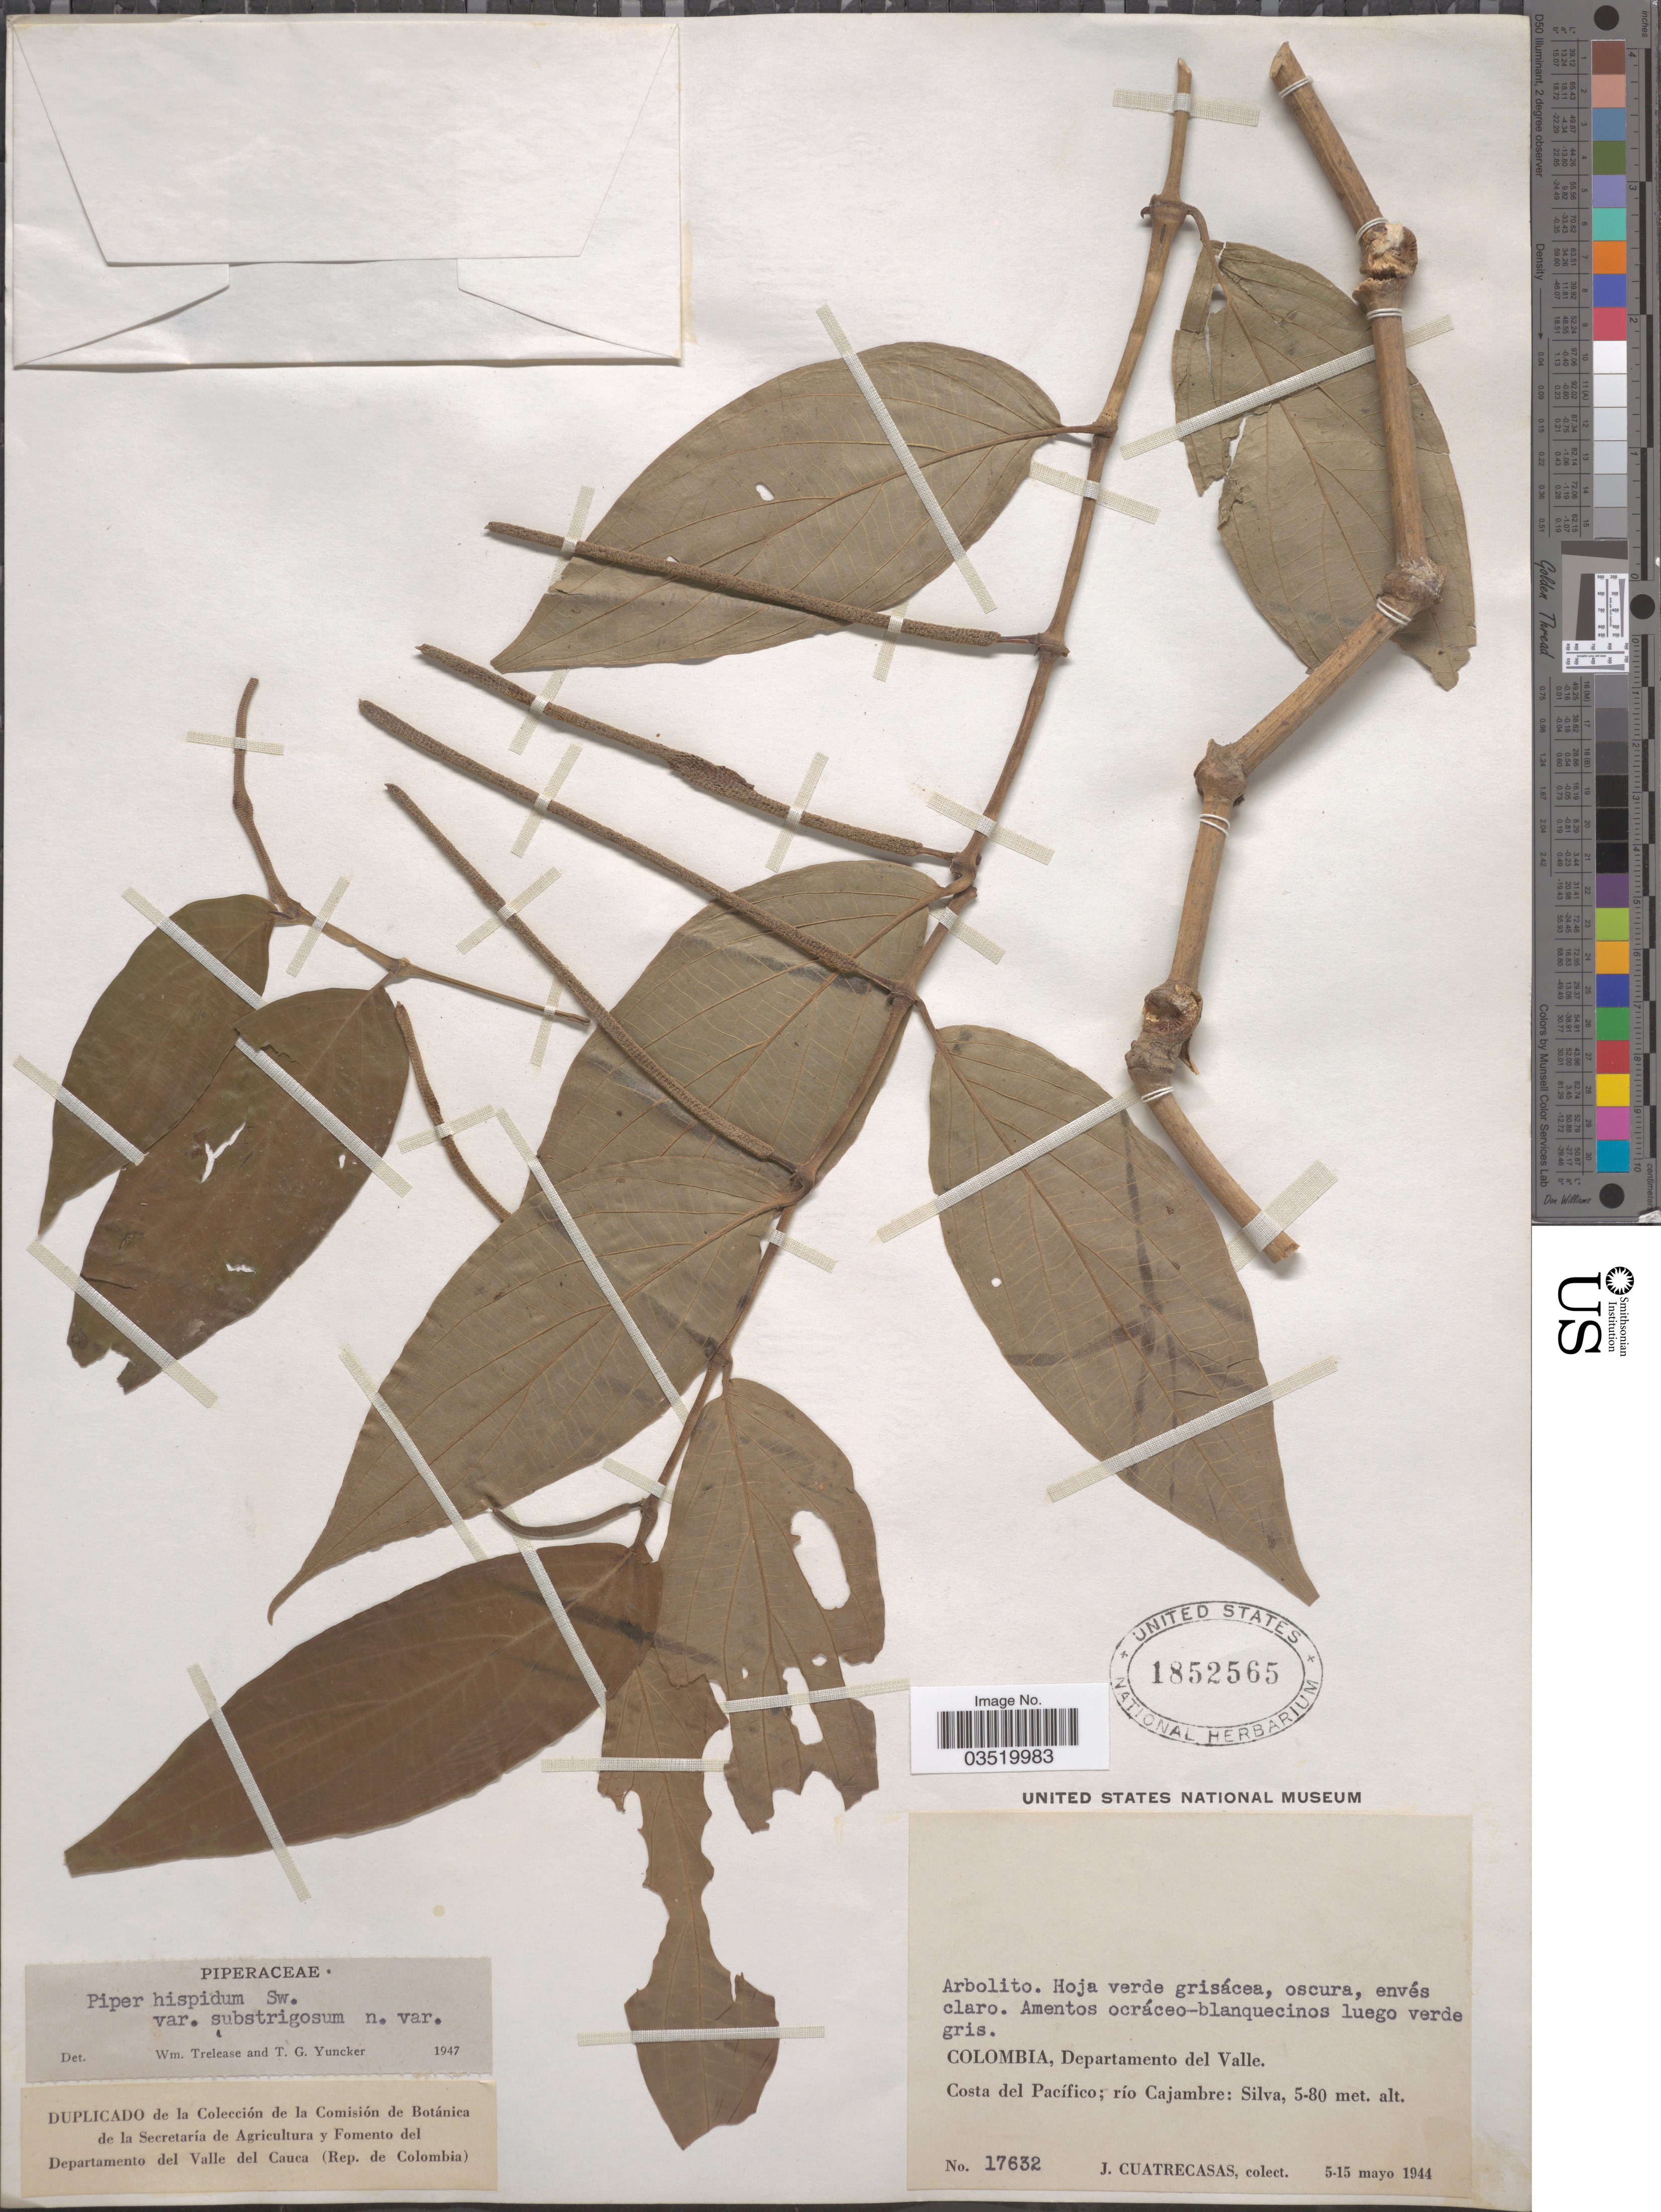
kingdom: Plantae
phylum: Tracheophyta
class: Magnoliopsida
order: Piperales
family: Piperaceae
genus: Piper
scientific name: Piper hispidum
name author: Sw.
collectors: J. Cuatrecasas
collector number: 17632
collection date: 1944-05-05/1944-05-15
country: Colombia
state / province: Valle del Cauca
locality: Departamento del Valle. Costa del Pacífico; río Cajambre: Silva.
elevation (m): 5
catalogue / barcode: US 1852565